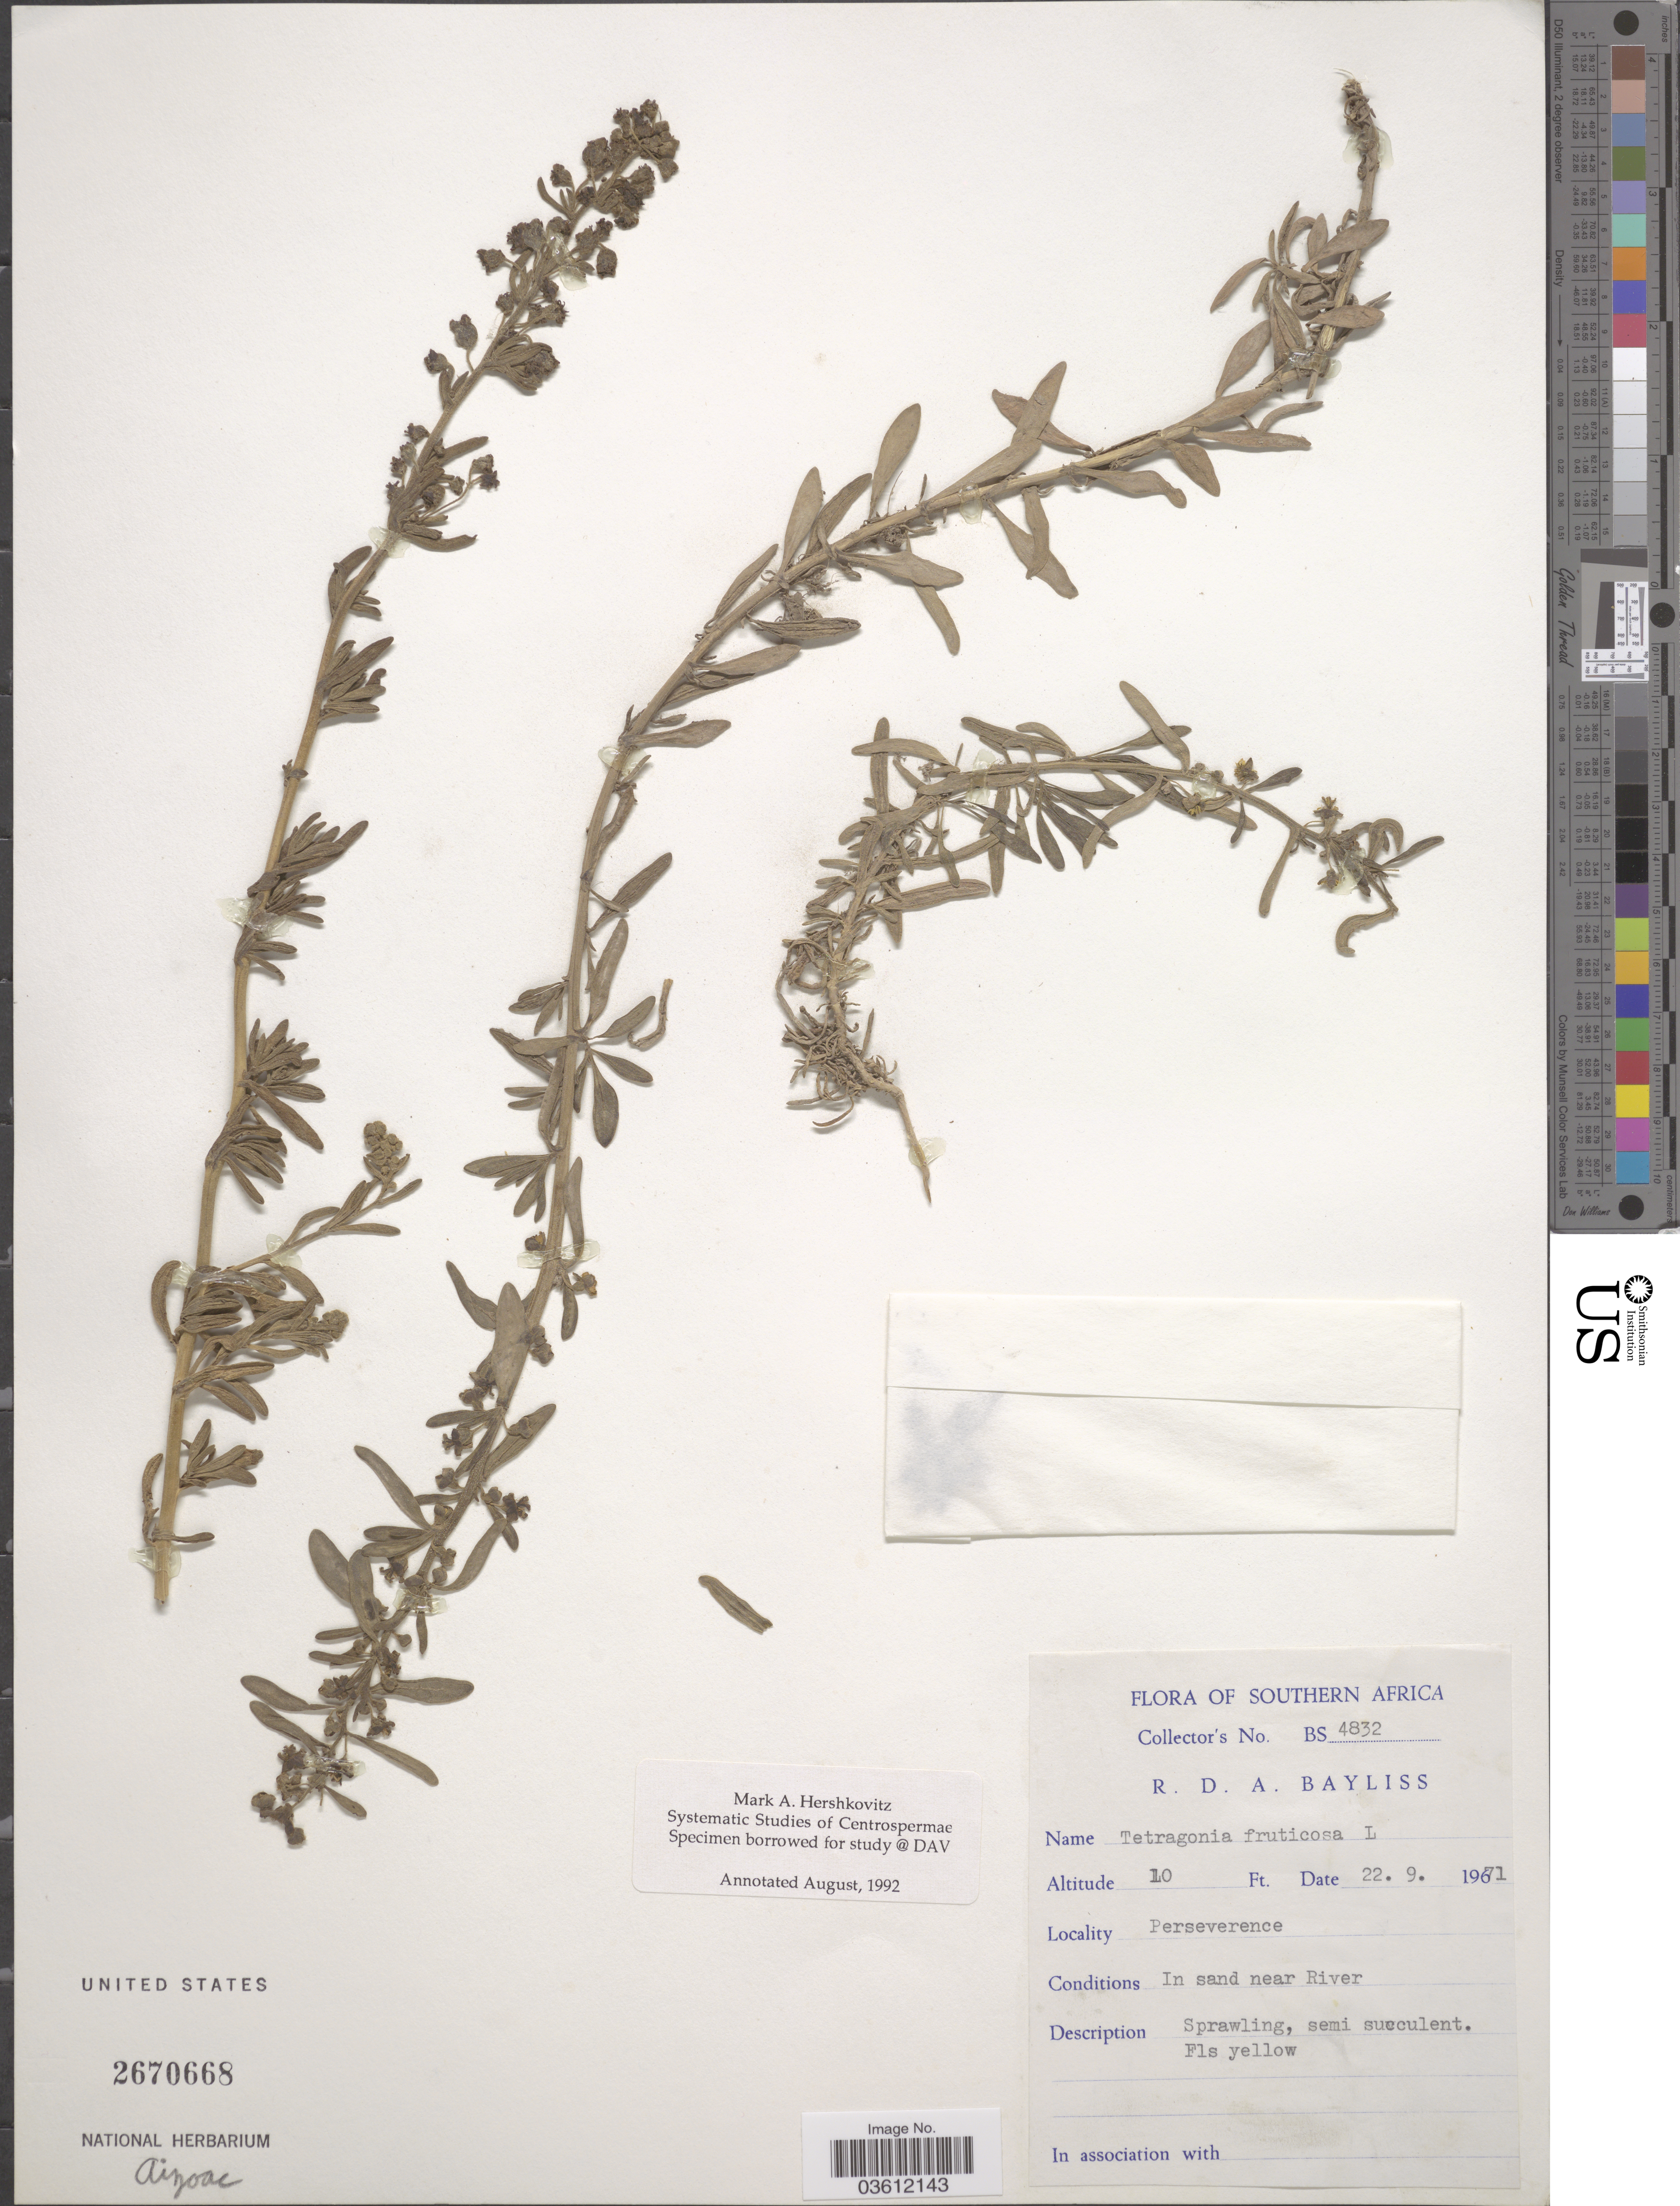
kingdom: Plantae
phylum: Tracheophyta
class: Magnoliopsida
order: Caryophyllales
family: Aizoaceae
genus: Tetragonia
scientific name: Tetragonia fruticosa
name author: L.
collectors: R. Bayliss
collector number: BS 4832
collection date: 1971-09-22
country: South Africa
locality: Southern Africa. Perseverence. In sand near River.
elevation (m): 3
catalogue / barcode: US 2670668